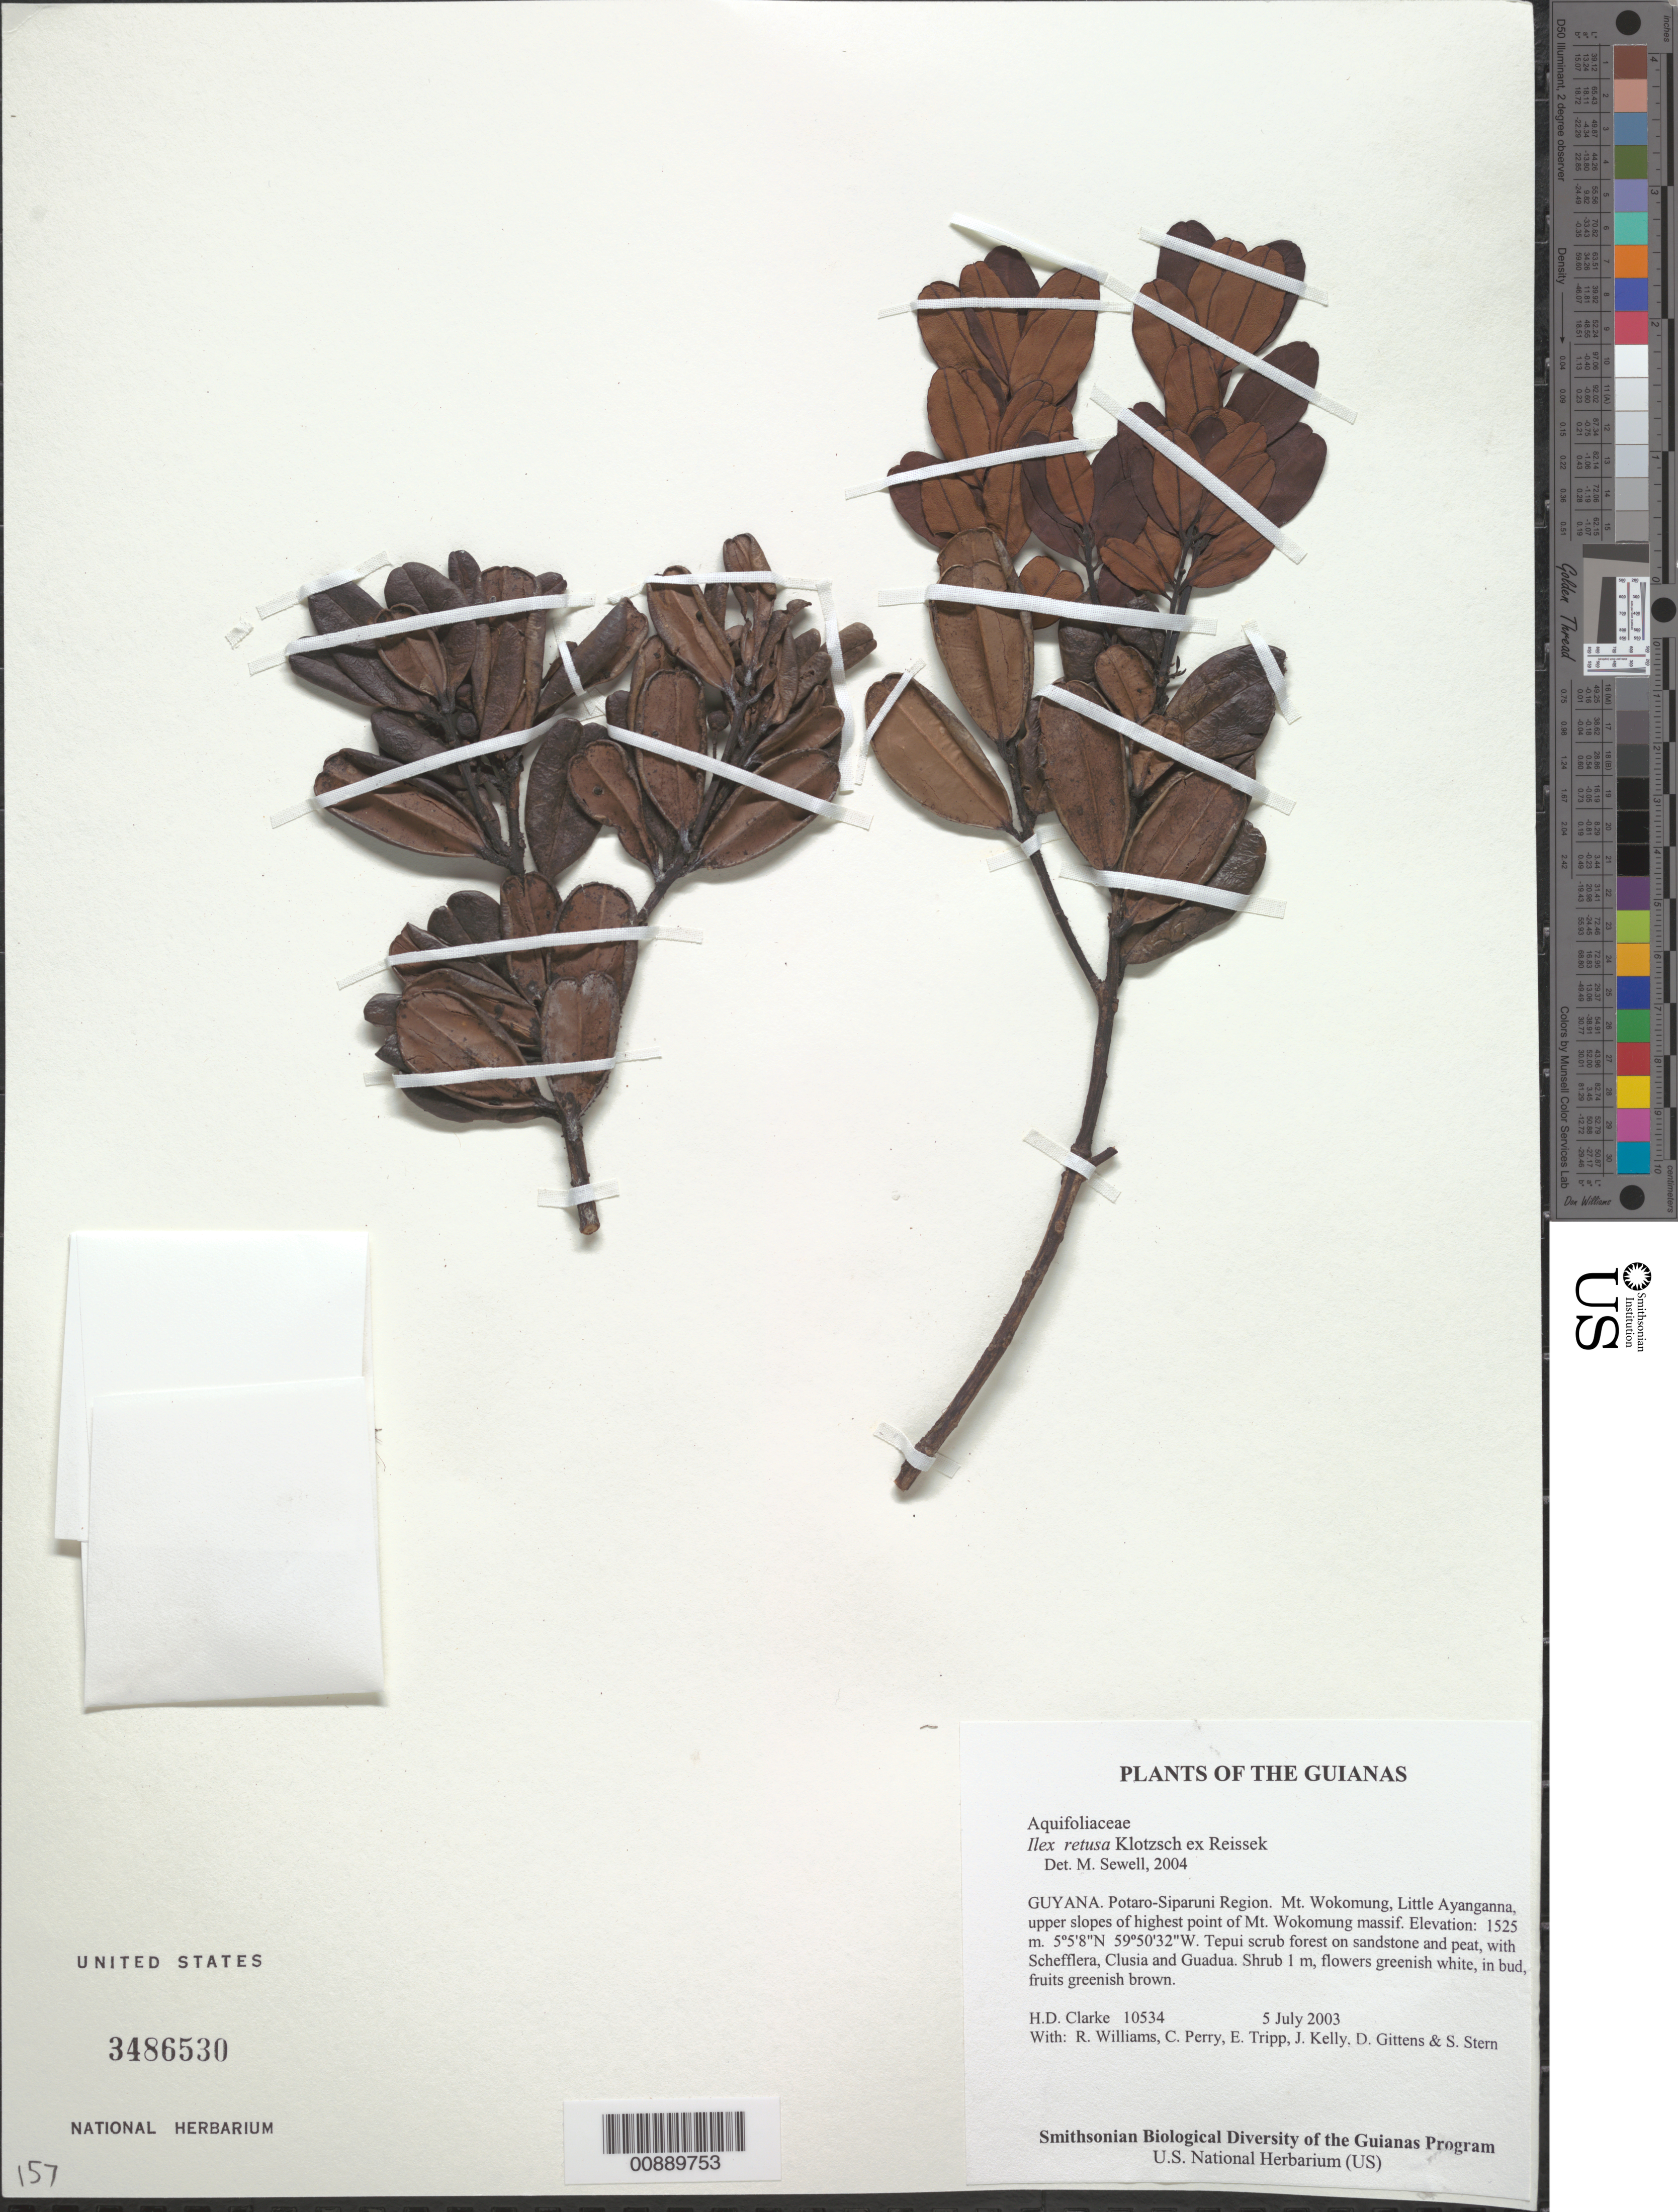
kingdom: Plantae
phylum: Tracheophyta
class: Magnoliopsida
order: Aquifoliales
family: Aquifoliaceae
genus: Ilex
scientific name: Ilex retusa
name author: Klotzsch ex Reissek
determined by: Sewell, M.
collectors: H. D. Clarke, R. Williams, C. Perry, E. Tripp, J. Kelly, D. Gittens & S. R. Stern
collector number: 10534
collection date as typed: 5 July 2003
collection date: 2003-07-05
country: Guyana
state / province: Potaro-Siparuni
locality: Mt. Wokomung, Little Ayanganna, upper slopes of highest point of Mt. Wokomung massif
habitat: Tepui scrub forest on sandstone and peat, with Schefflera, Clusia and Guadua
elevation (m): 1525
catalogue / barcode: US 3486530